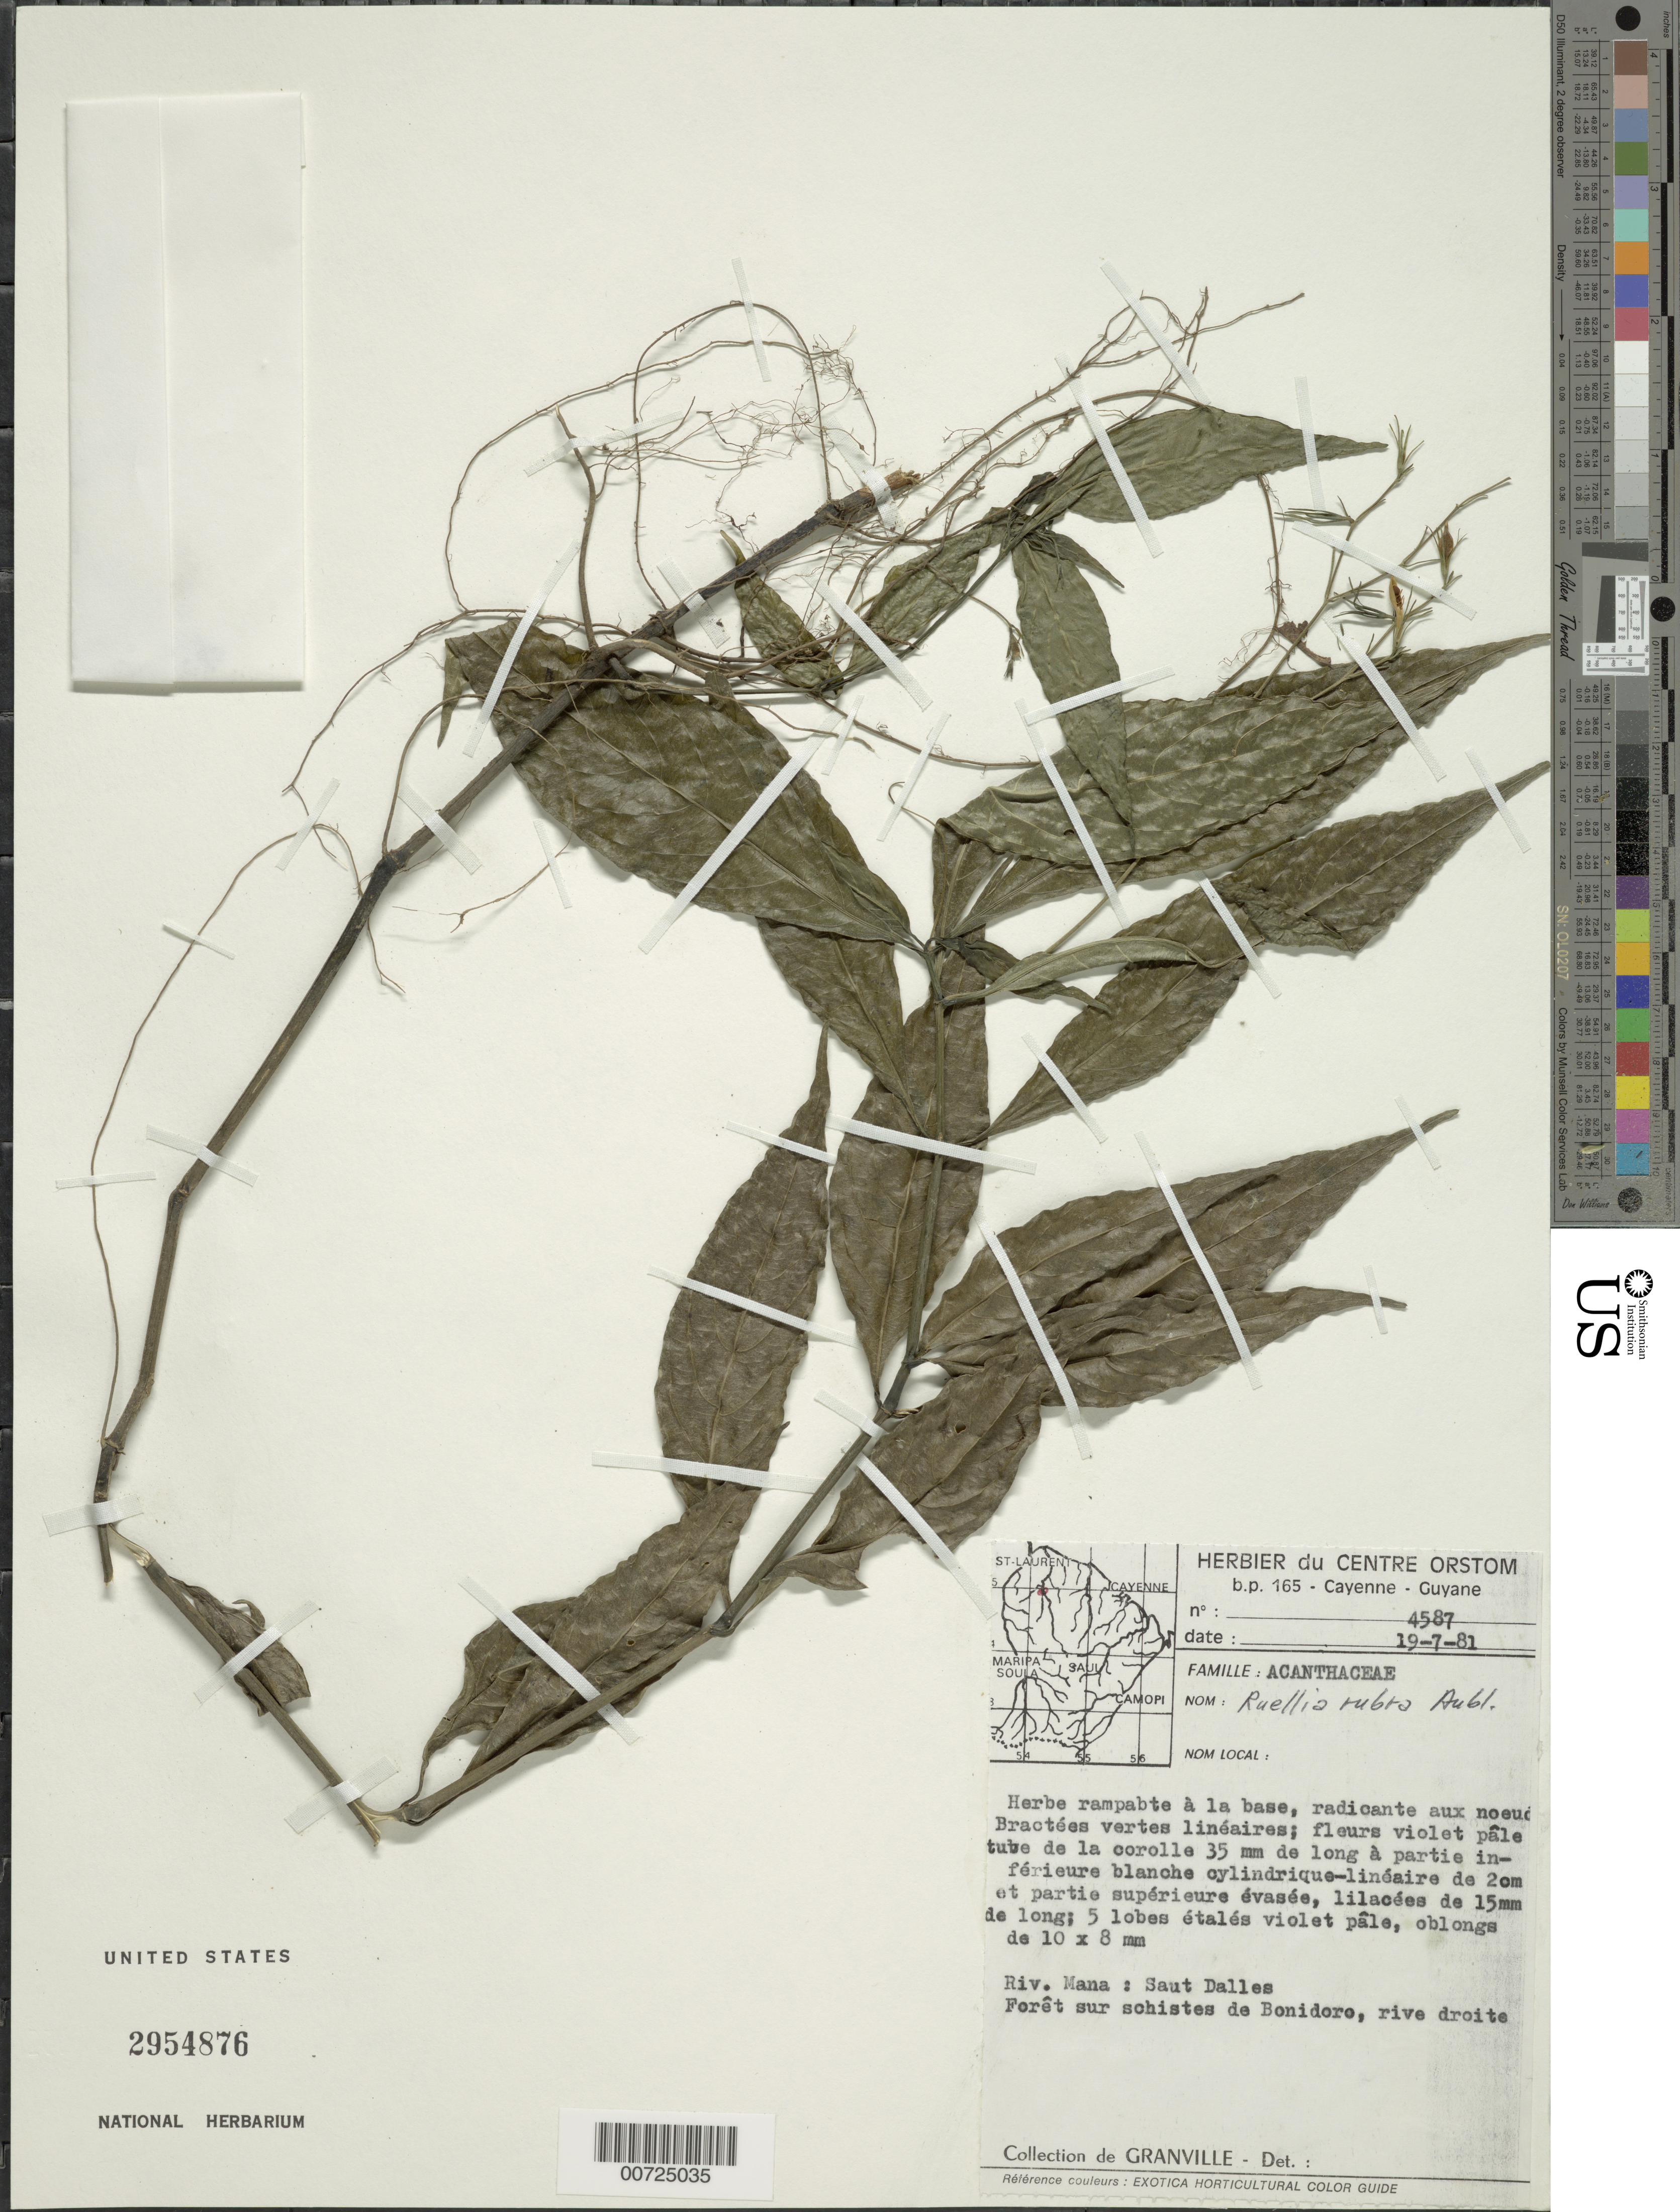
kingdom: Plantae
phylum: Tracheophyta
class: Magnoliopsida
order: Lamiales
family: Acanthaceae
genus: Ruellia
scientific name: Ruellia rubra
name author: Aubl.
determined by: Wasshausen, Dieter C., (BOT), Smithsonian Institution - National Museum of Natural History (UNITED STATES)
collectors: J.-J. de Granville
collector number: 4587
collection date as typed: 19-Jul-81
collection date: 1981-07-19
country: French Guiana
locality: Mana R., Saut Dalles, Bonidore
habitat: Forest on schists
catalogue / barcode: US 2954876